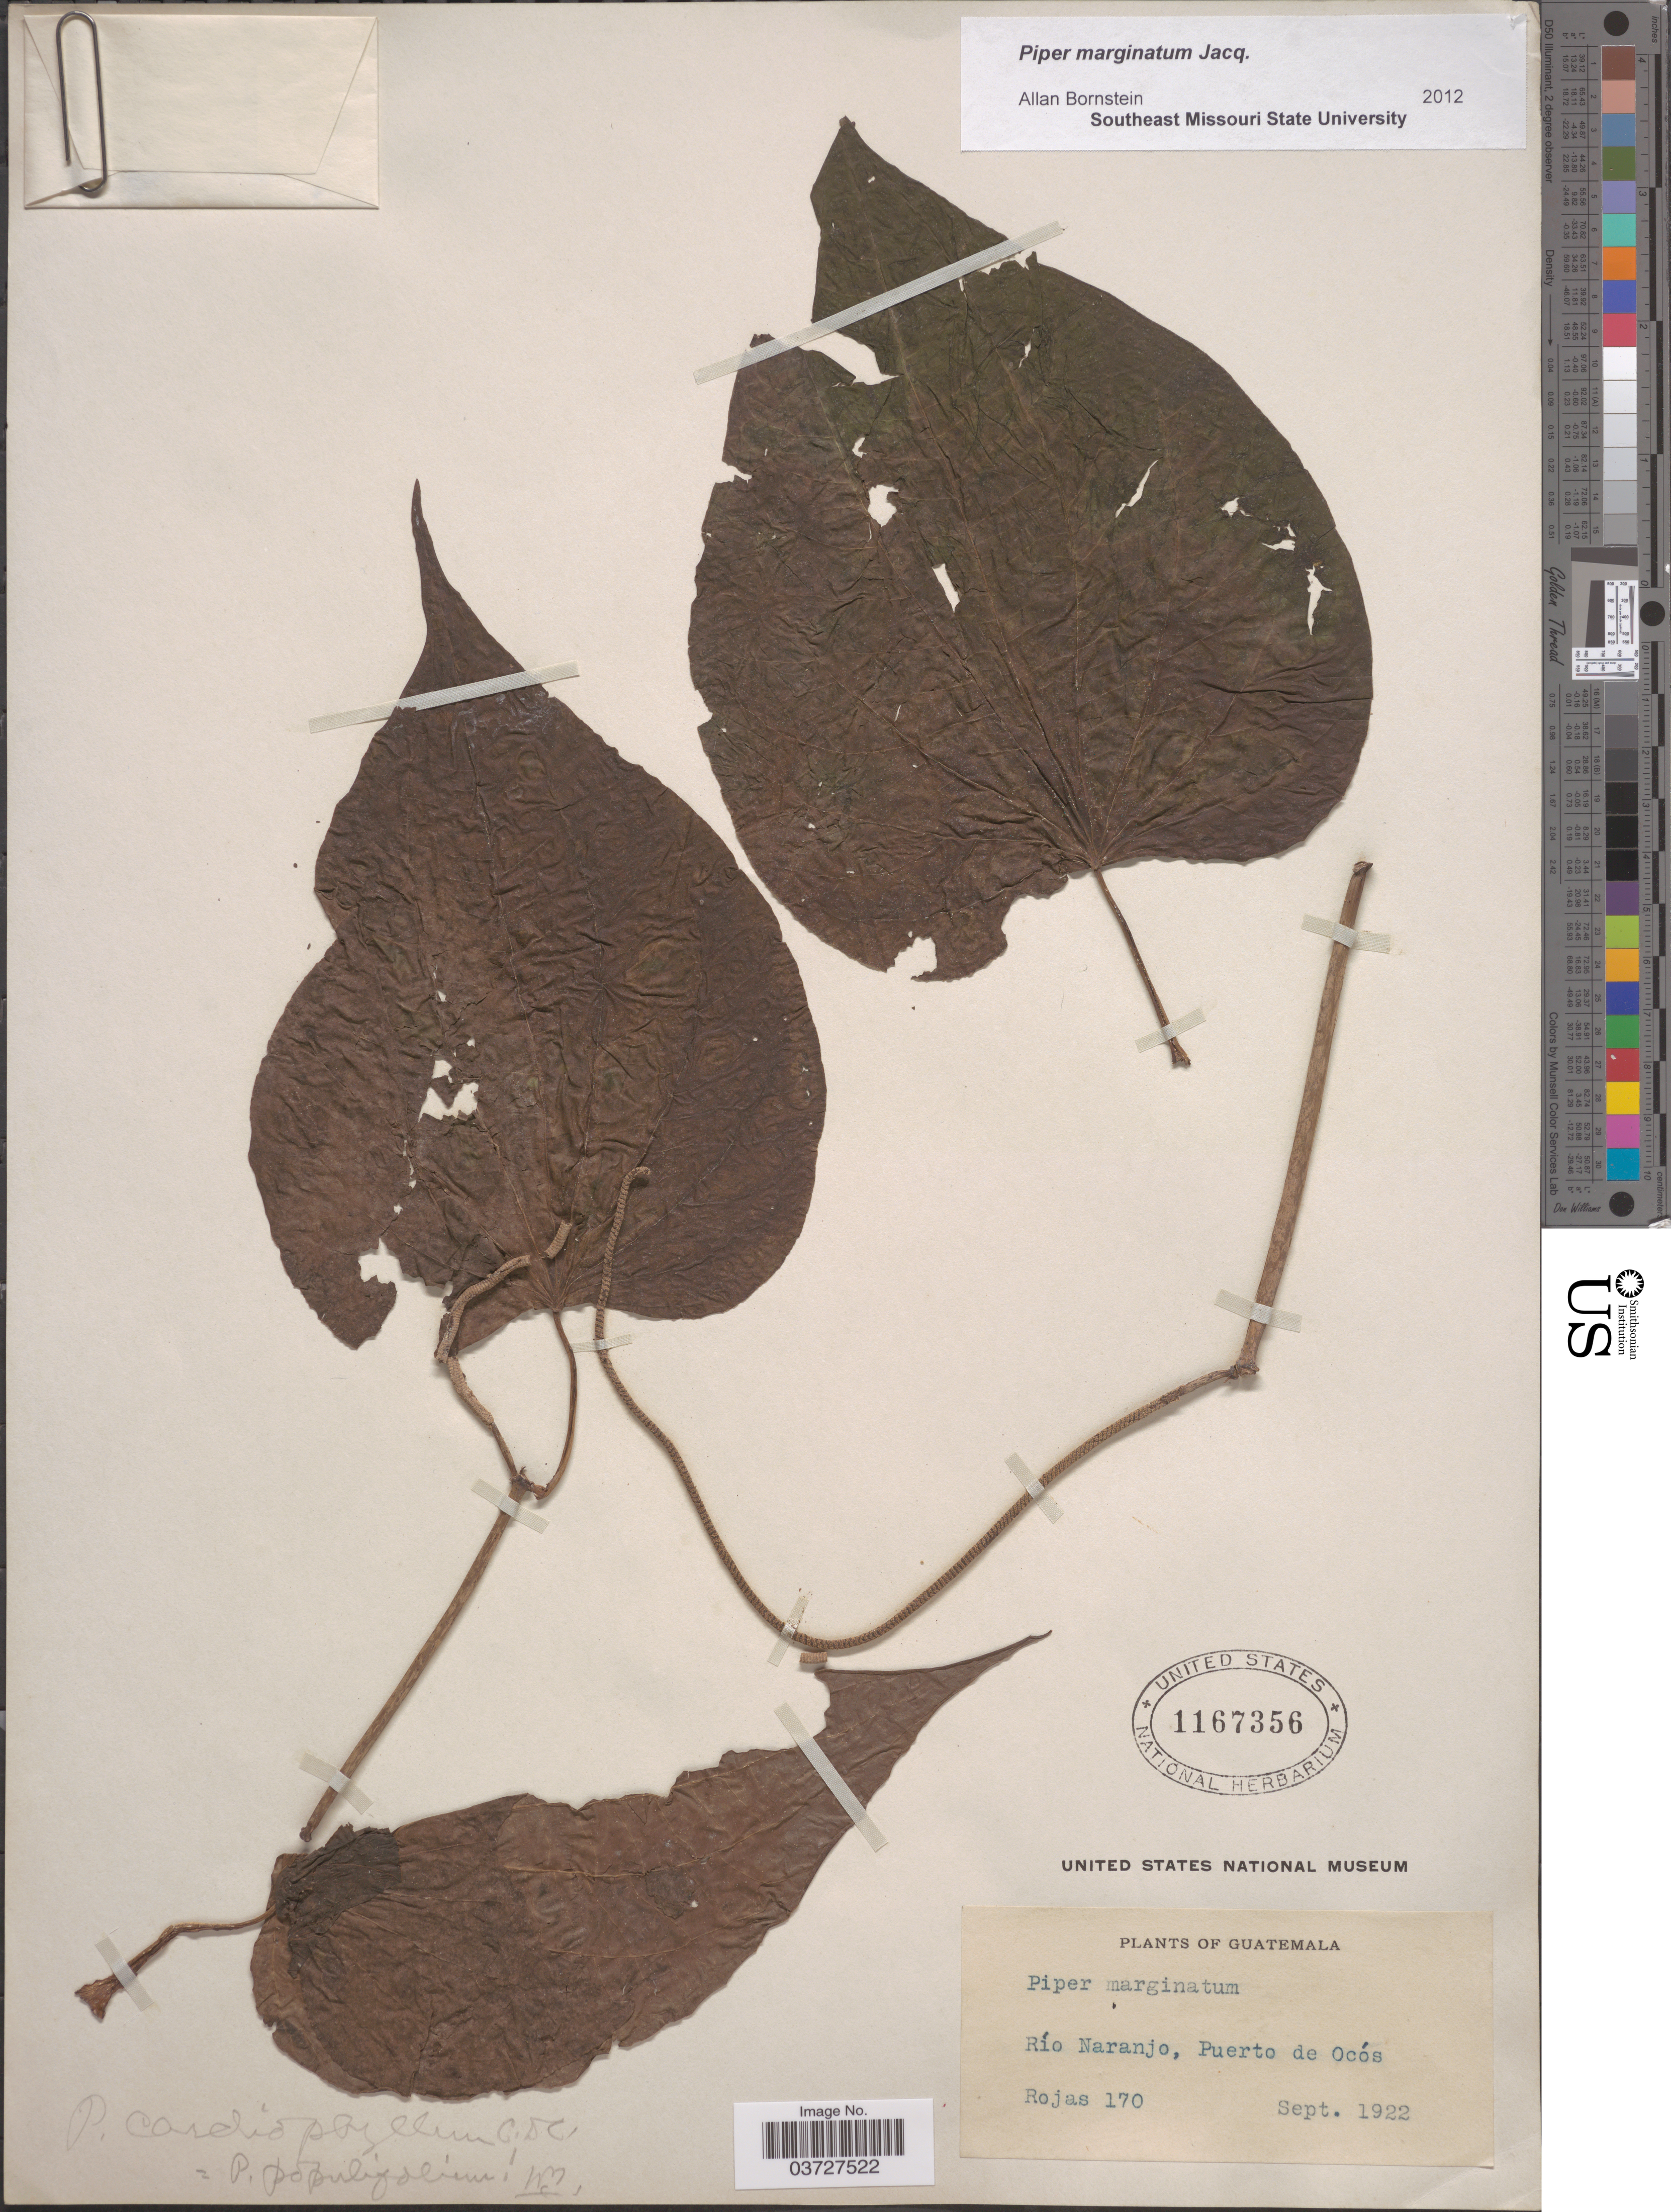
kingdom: Plantae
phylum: Tracheophyta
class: Magnoliopsida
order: Piperales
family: Piperaceae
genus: Piper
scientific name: Piper marginatum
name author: Jacq.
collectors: Rojas, --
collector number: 170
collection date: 1922-09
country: Guatemala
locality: Río Naranjo, Puerto de Ocós.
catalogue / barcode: US 1167356